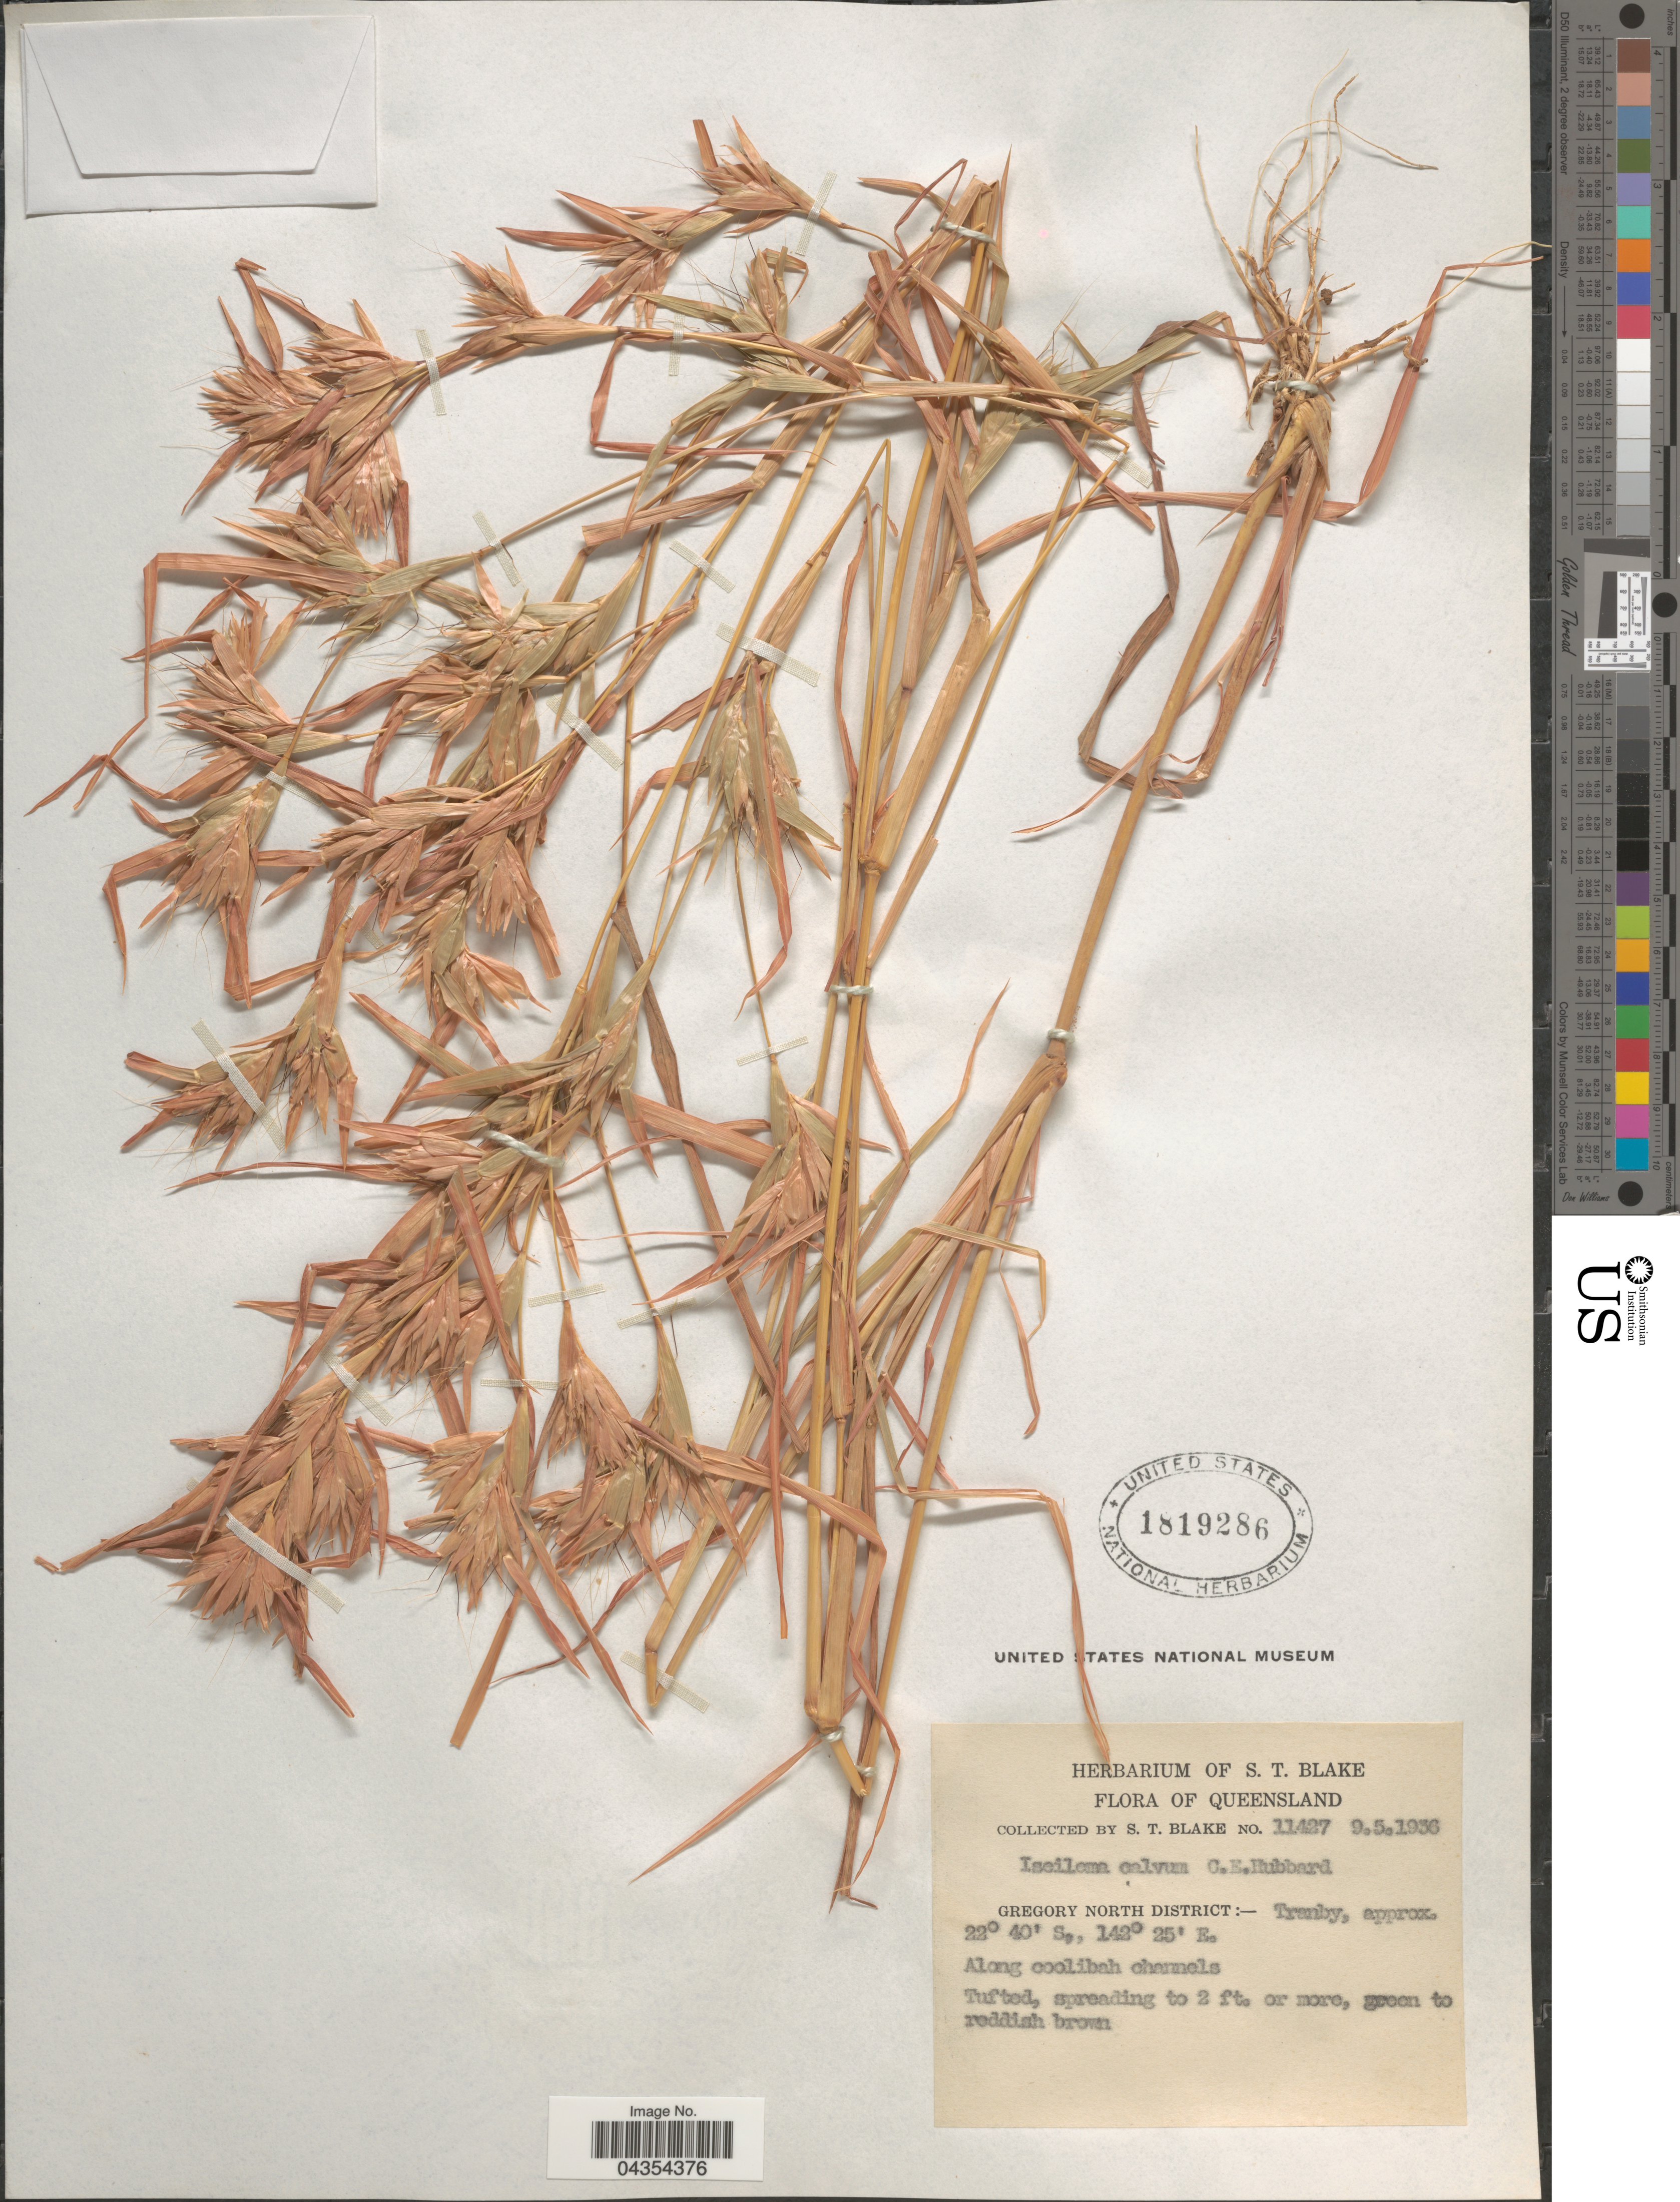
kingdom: Plantae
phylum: Tracheophyta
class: Liliopsida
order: Poales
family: Poaceae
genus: Iseilema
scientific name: Iseilema calvum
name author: C. E. Hubb.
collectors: S. T. Blake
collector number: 11427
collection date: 1936-05-09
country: Australia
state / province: Queensland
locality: Gregory North District:- Tranby.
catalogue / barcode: US 1819286